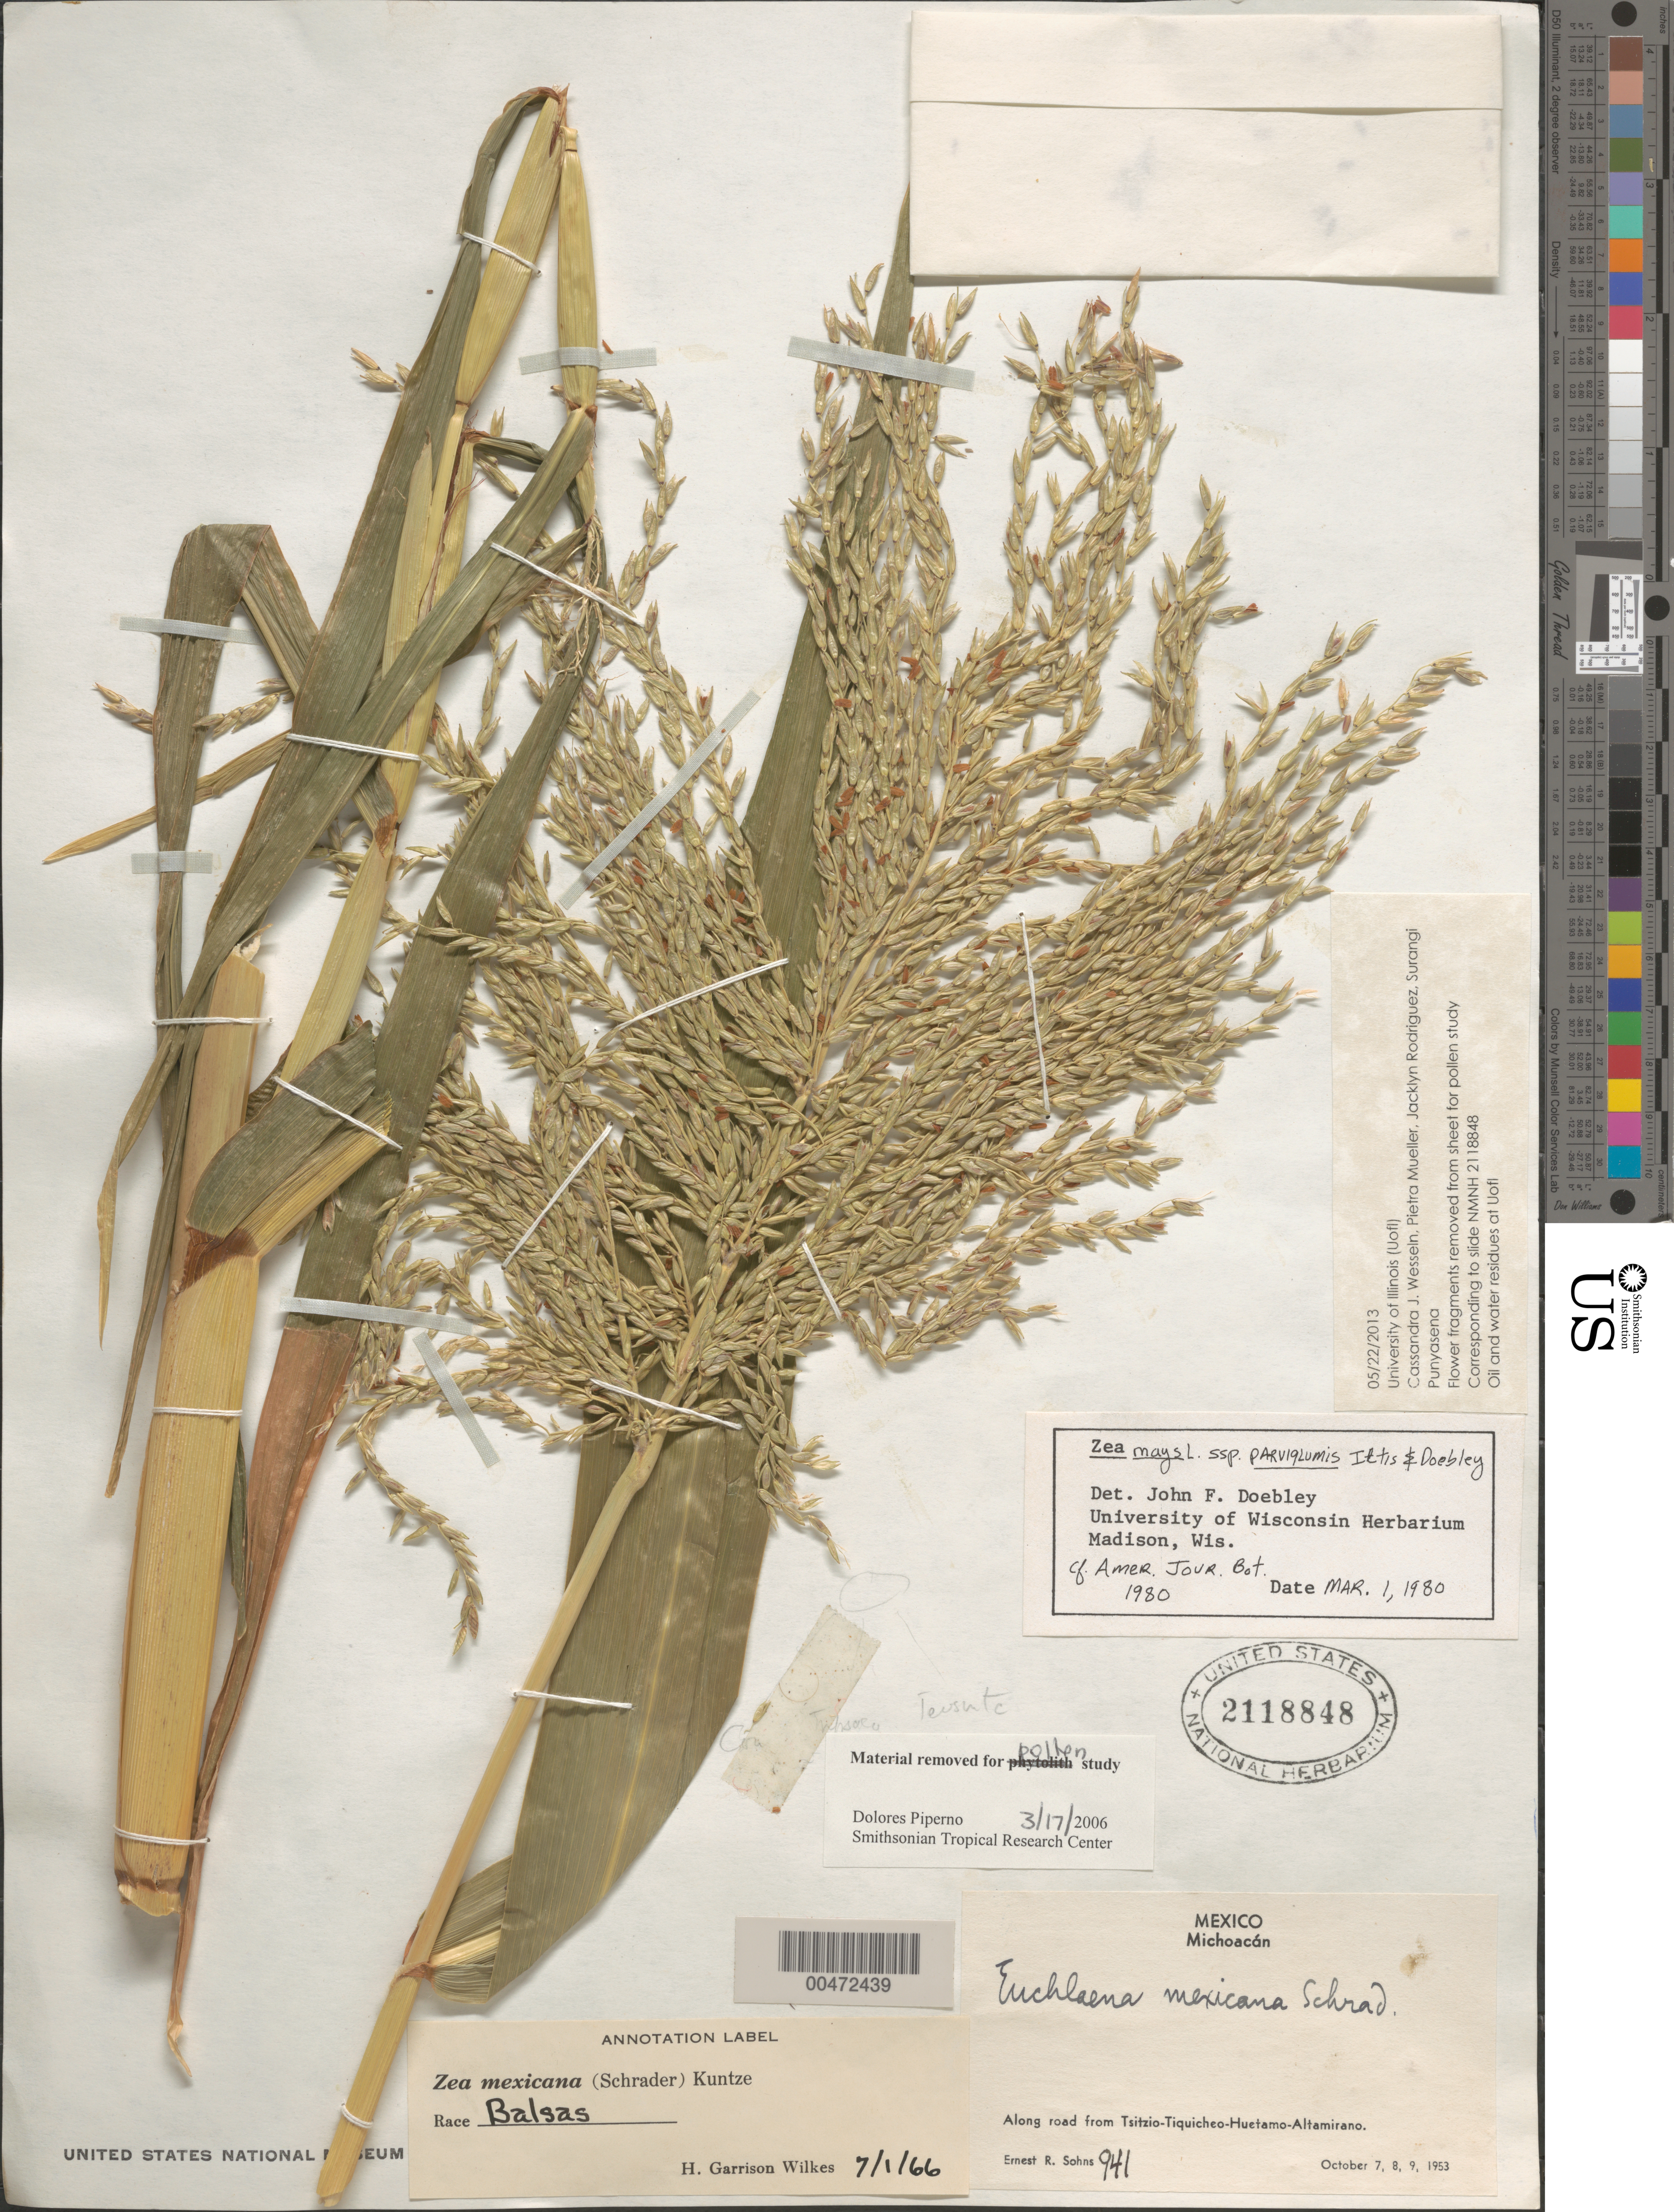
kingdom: Plantae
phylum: Tracheophyta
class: Liliopsida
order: Poales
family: Poaceae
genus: Zea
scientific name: Zea mays subsp. parviglumis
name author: Iltis & Doebley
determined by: Doebley, John F.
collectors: E. R. Sohns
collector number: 941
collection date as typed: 7 Oct 1953 to 9 Oct 1953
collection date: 1953-10-07/1953-10-09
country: Mexico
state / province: Michoacán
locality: Along rd from Tsitzio-Tiquicheo-Huetamo-Altamirano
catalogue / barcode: US 2118848